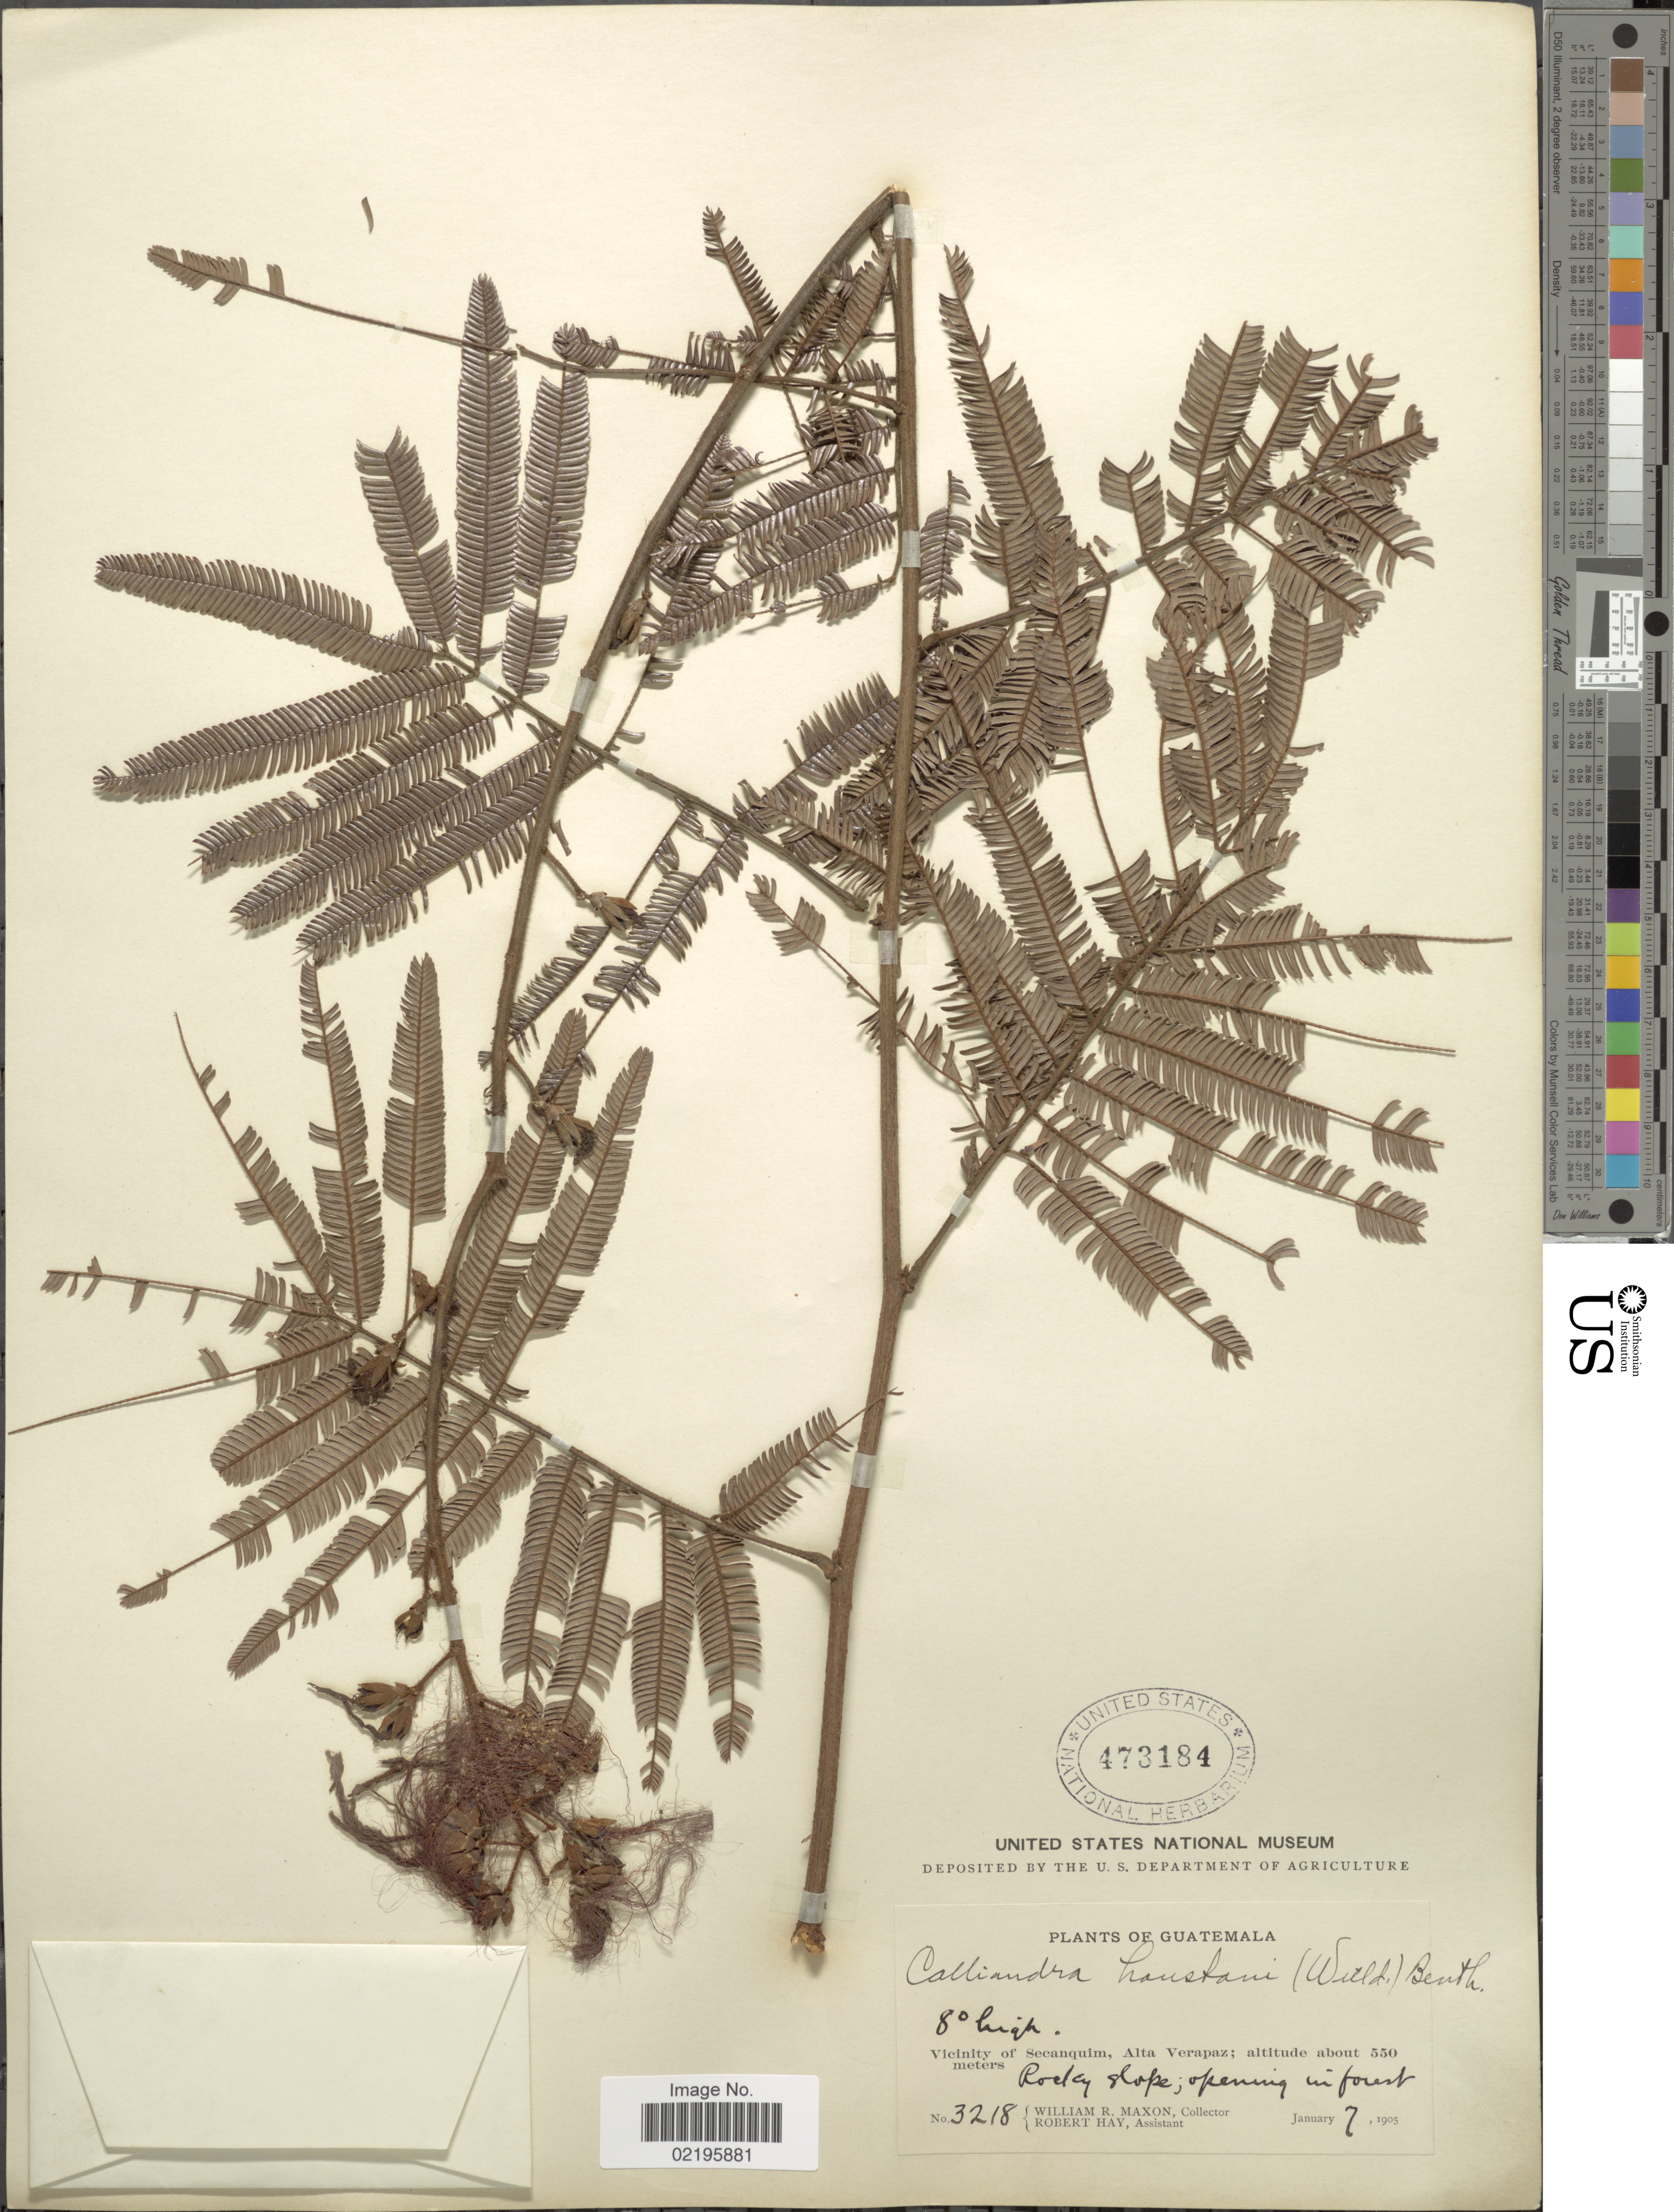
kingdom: Plantae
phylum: Tracheophyta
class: Magnoliopsida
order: Fabales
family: Fabaceae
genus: Calliandra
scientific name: Calliandra houstoniana var. houstoniana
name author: (Mill.) Standl.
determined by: Strong, Mark T., (BOT), Smithsonian Institution - National Museum of Natural History (UNITED STATES)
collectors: W. R. Maxon & R. H. Hay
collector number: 3218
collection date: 1905-01-07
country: Guatemala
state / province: Alta Verapaz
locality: Vicinity of Secanquim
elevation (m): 550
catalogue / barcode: US 473184